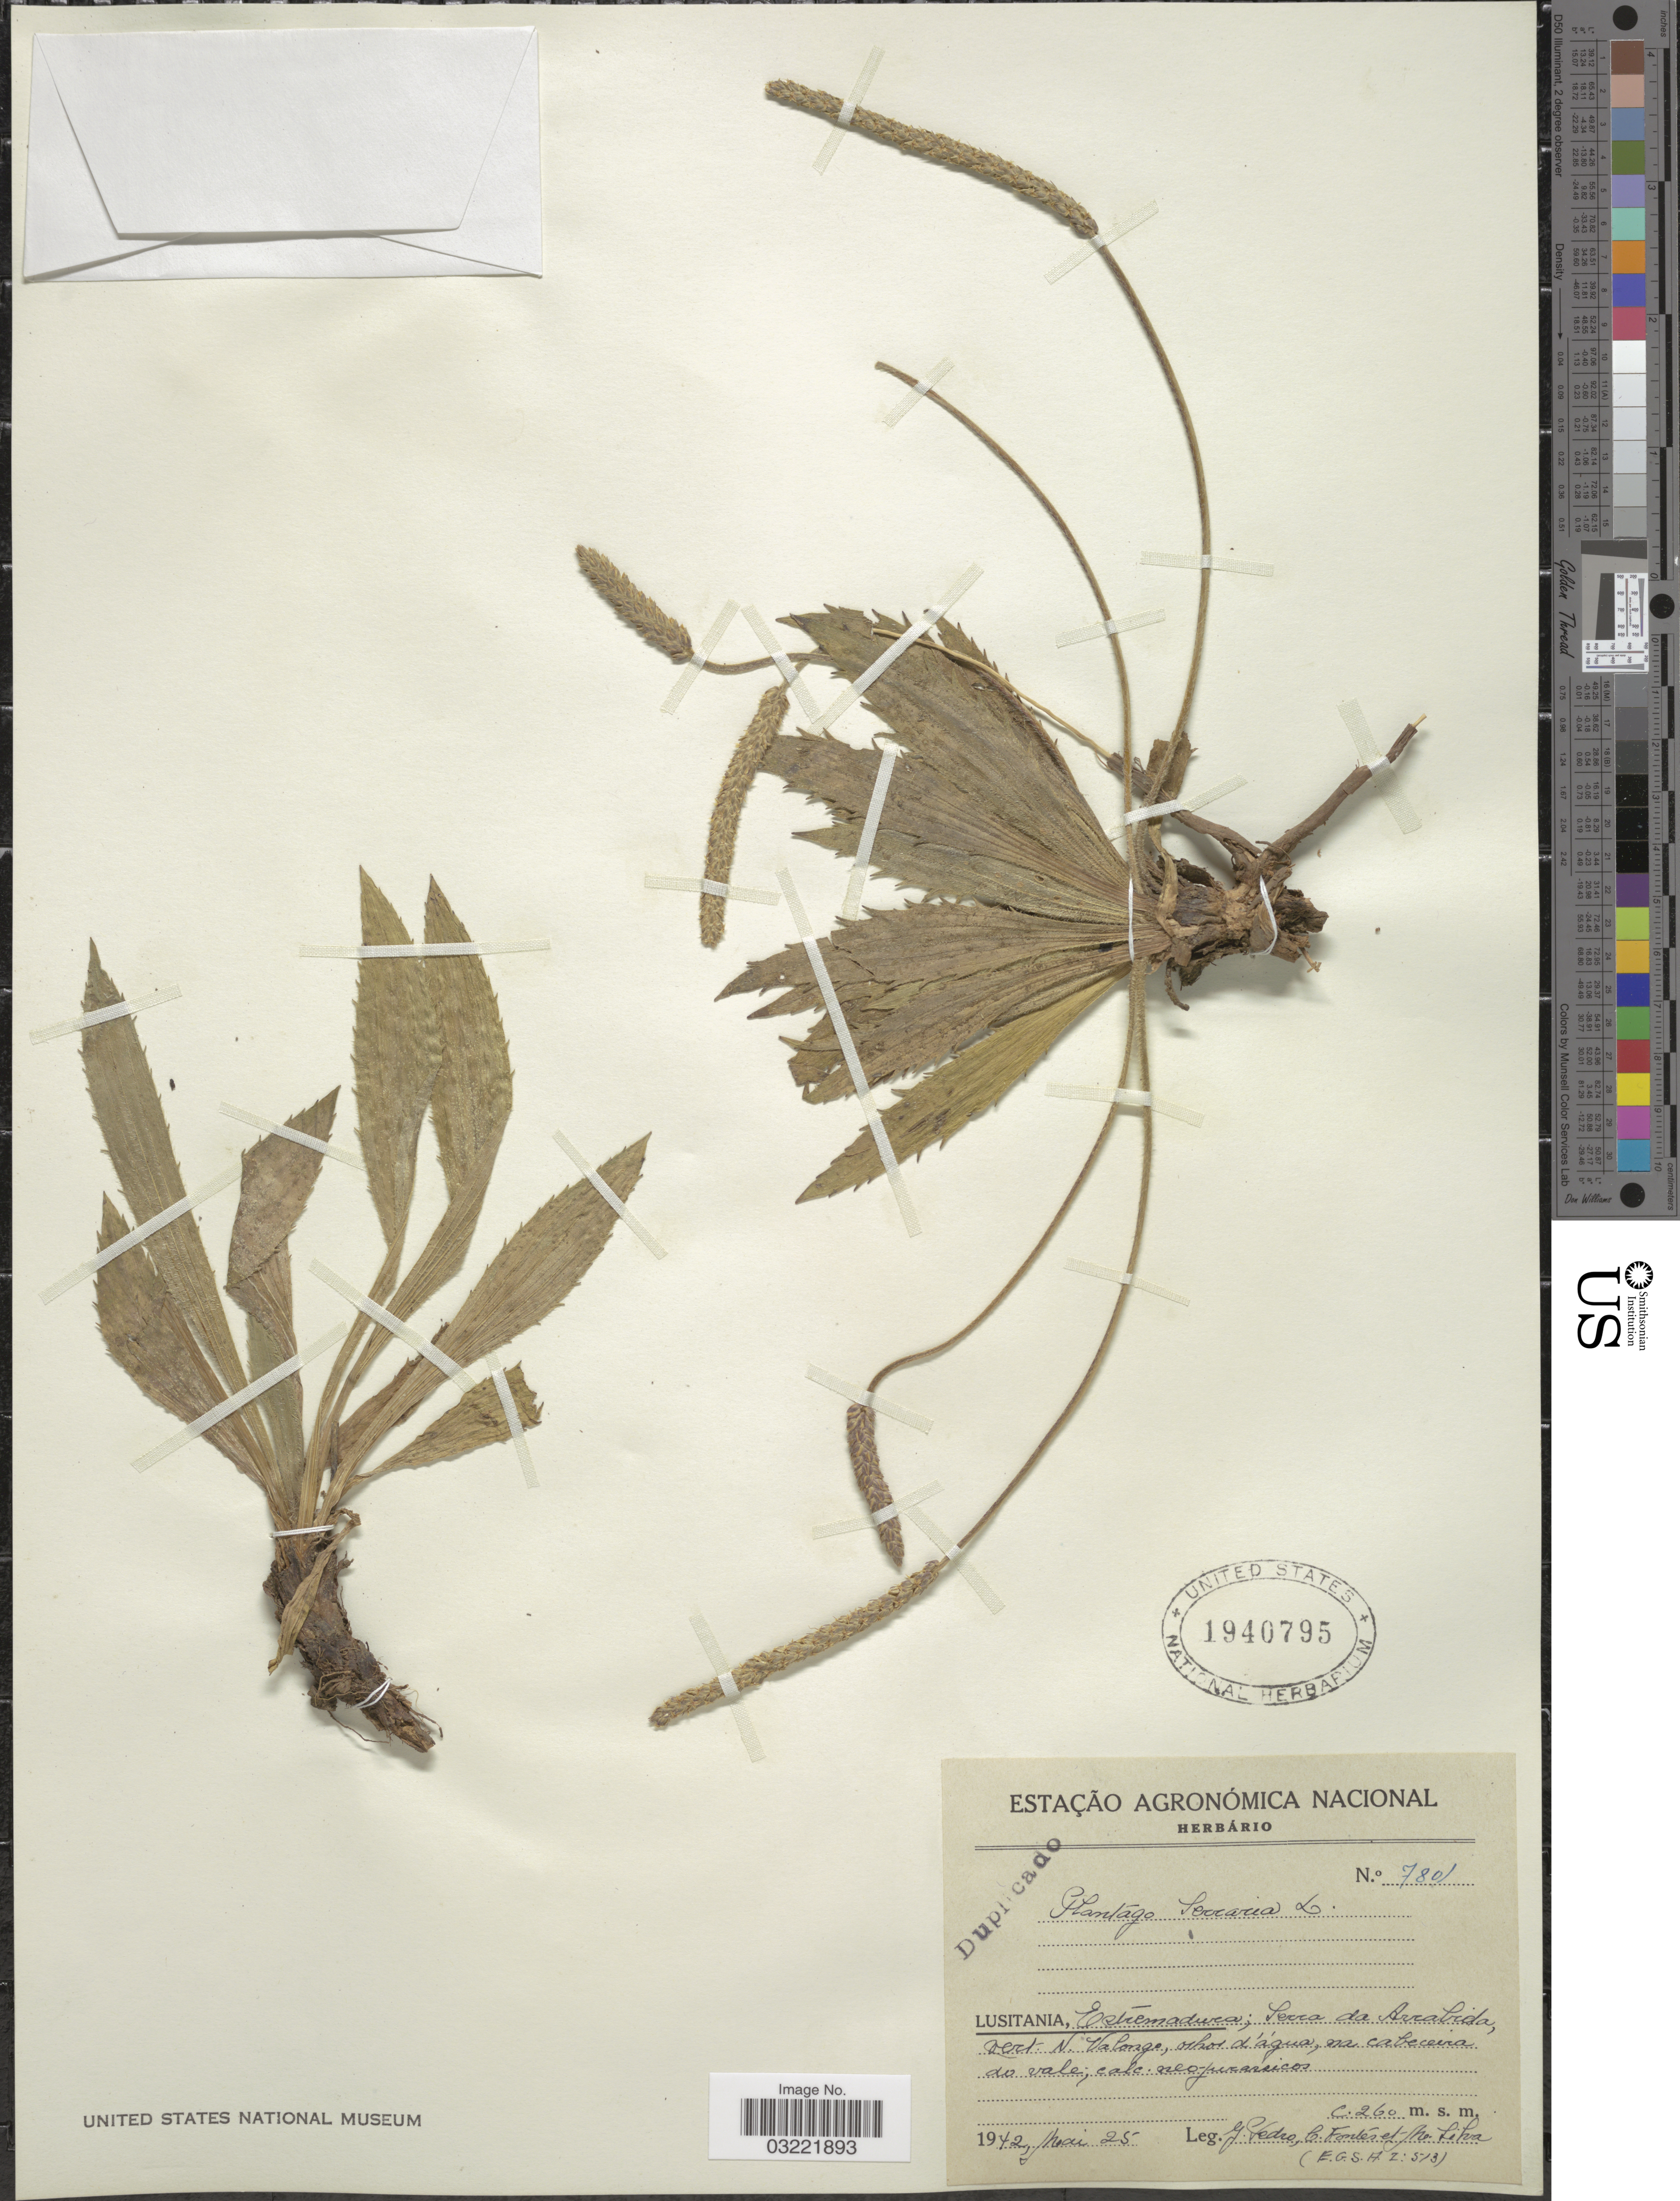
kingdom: Plantae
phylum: Tracheophyta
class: Magnoliopsida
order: Lamiales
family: Plantaginaceae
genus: Plantago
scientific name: Plantago serraria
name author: L.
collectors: G. Pedro, C. Fontes & M. Liha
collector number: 7801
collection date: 1942-05-25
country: Portugal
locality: Lusitania, Estremadura; Serra da Arrabida, vert. N Valongo.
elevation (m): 260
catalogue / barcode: US 1940795